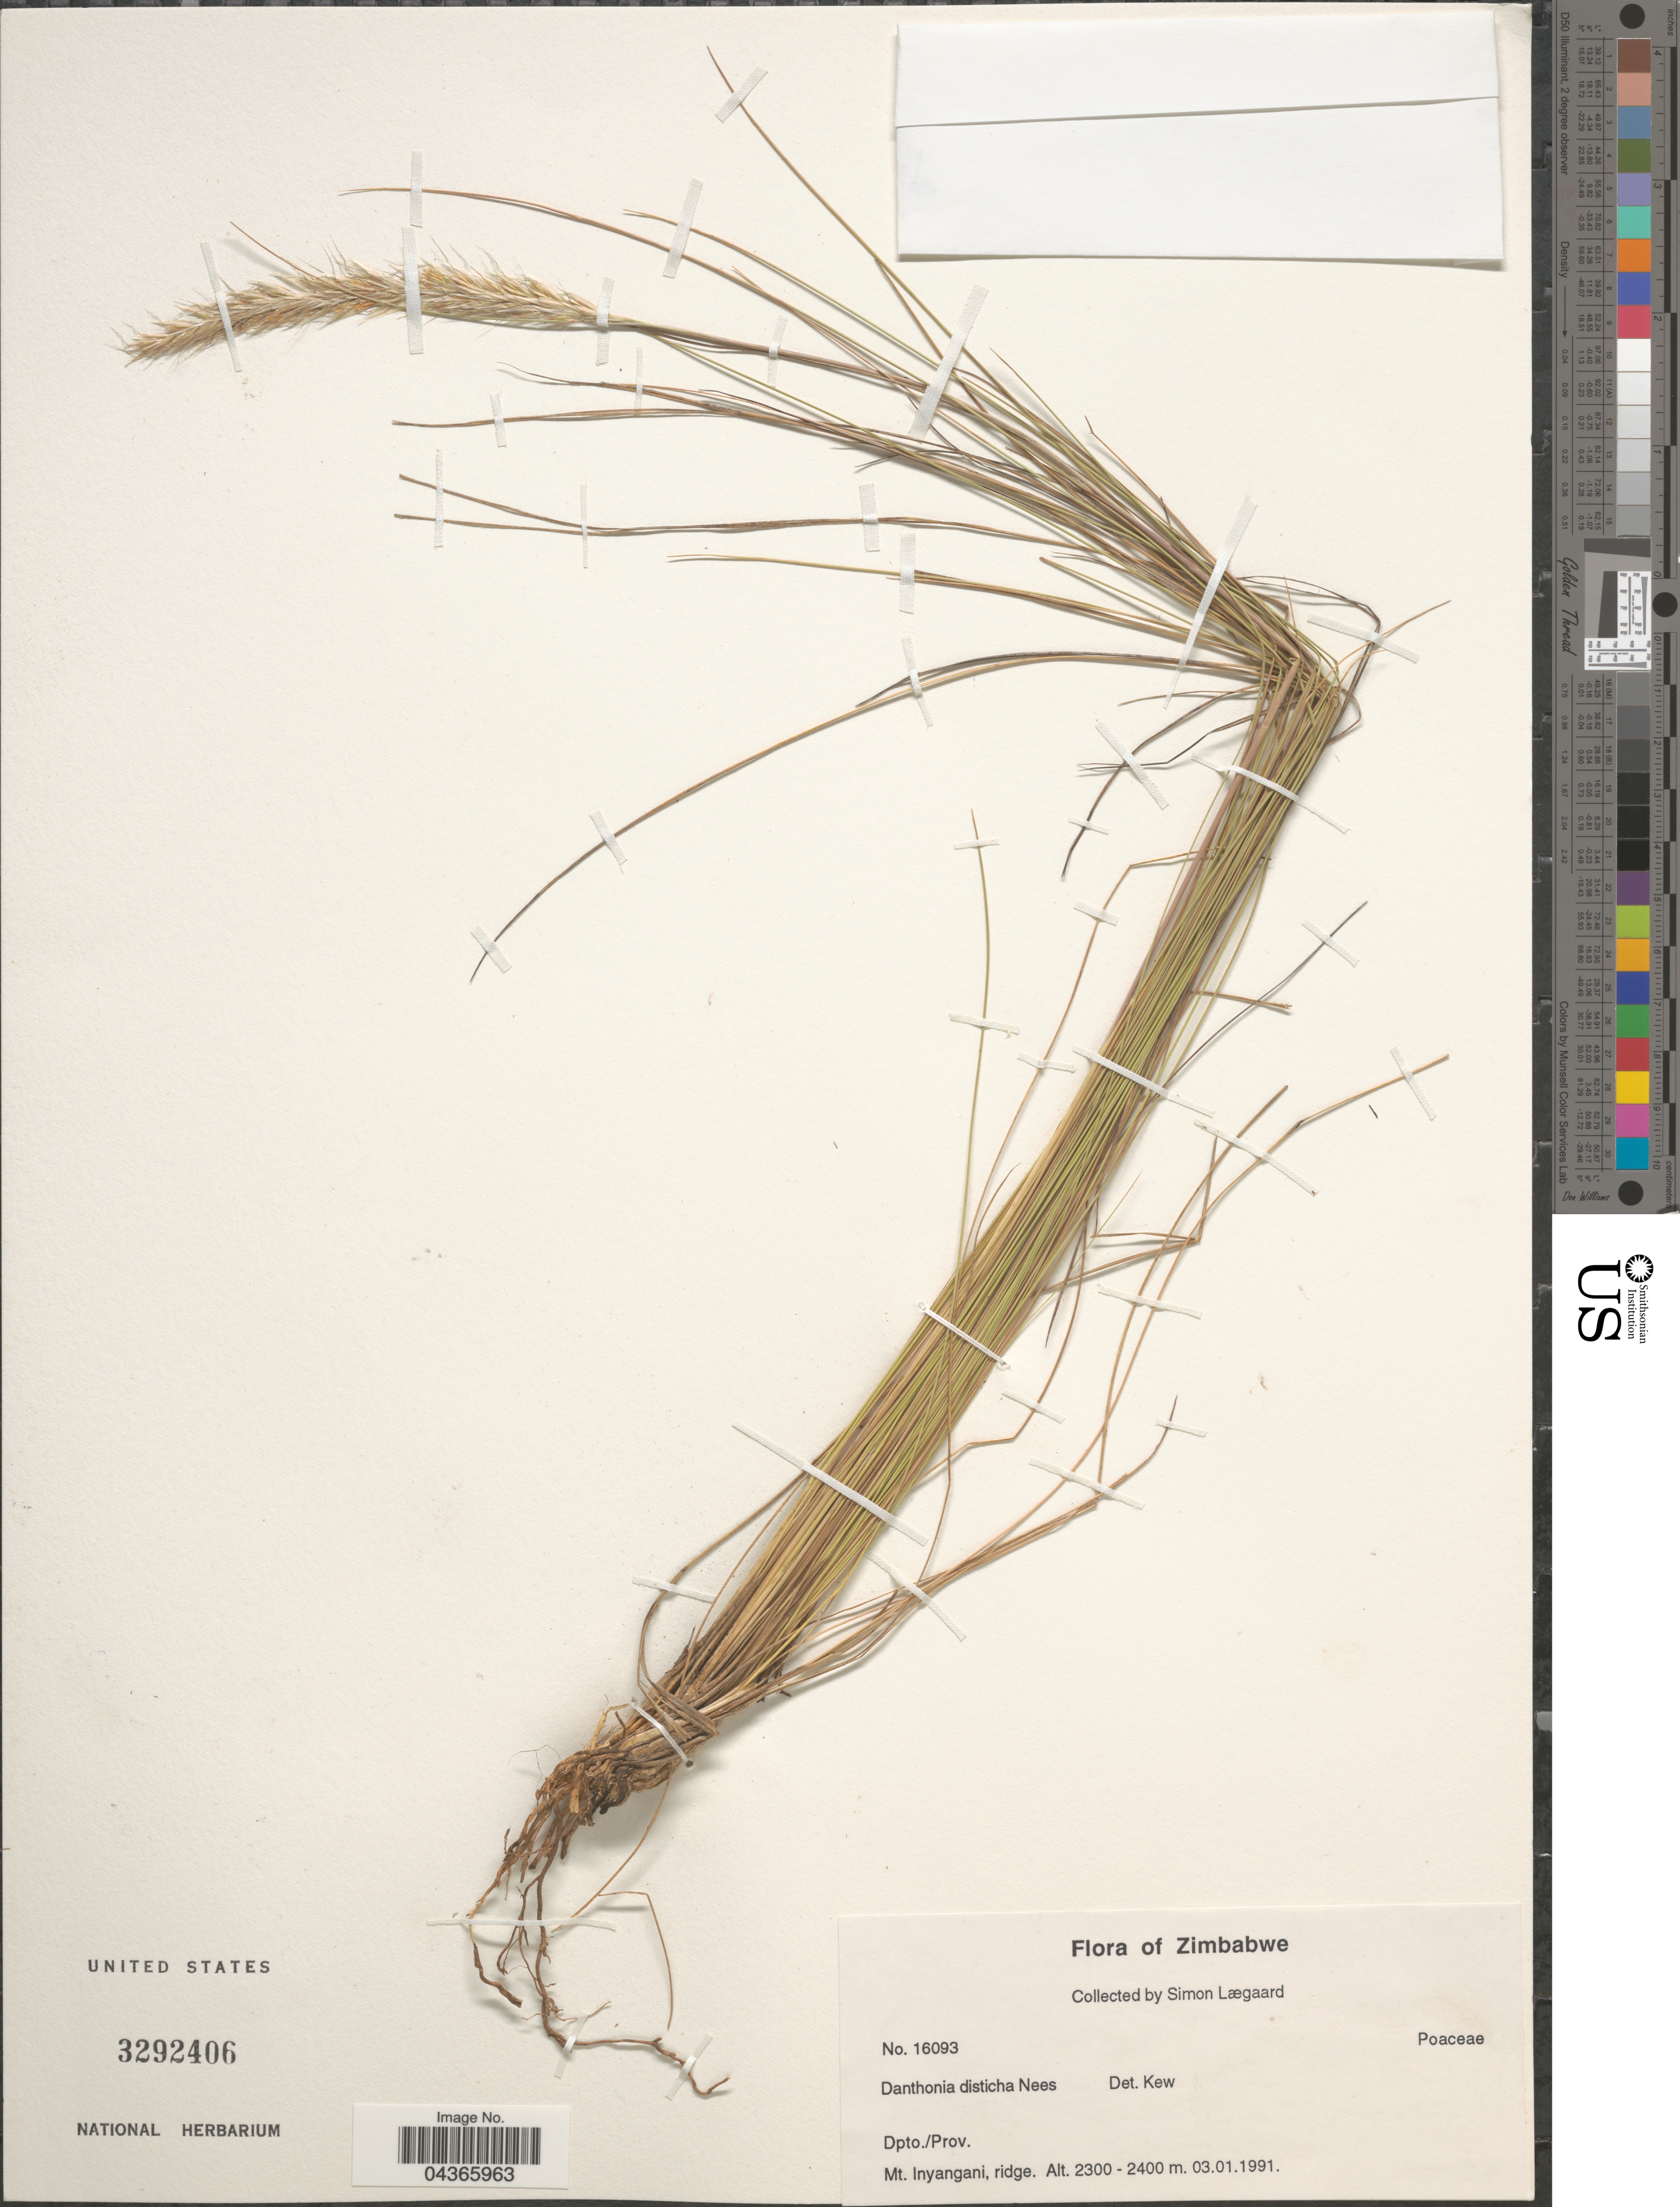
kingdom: Plantae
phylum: Tracheophyta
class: Liliopsida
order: Poales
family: Poaceae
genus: Tenaxia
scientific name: Tenaxia disticha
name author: (Nees) N.P. Barker & H.P. Linder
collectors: S. Lægaard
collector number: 16093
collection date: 1991-01-03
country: Zimbabwe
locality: Mt. Inyangani, ridge.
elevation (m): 2300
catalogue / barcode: US 3292406